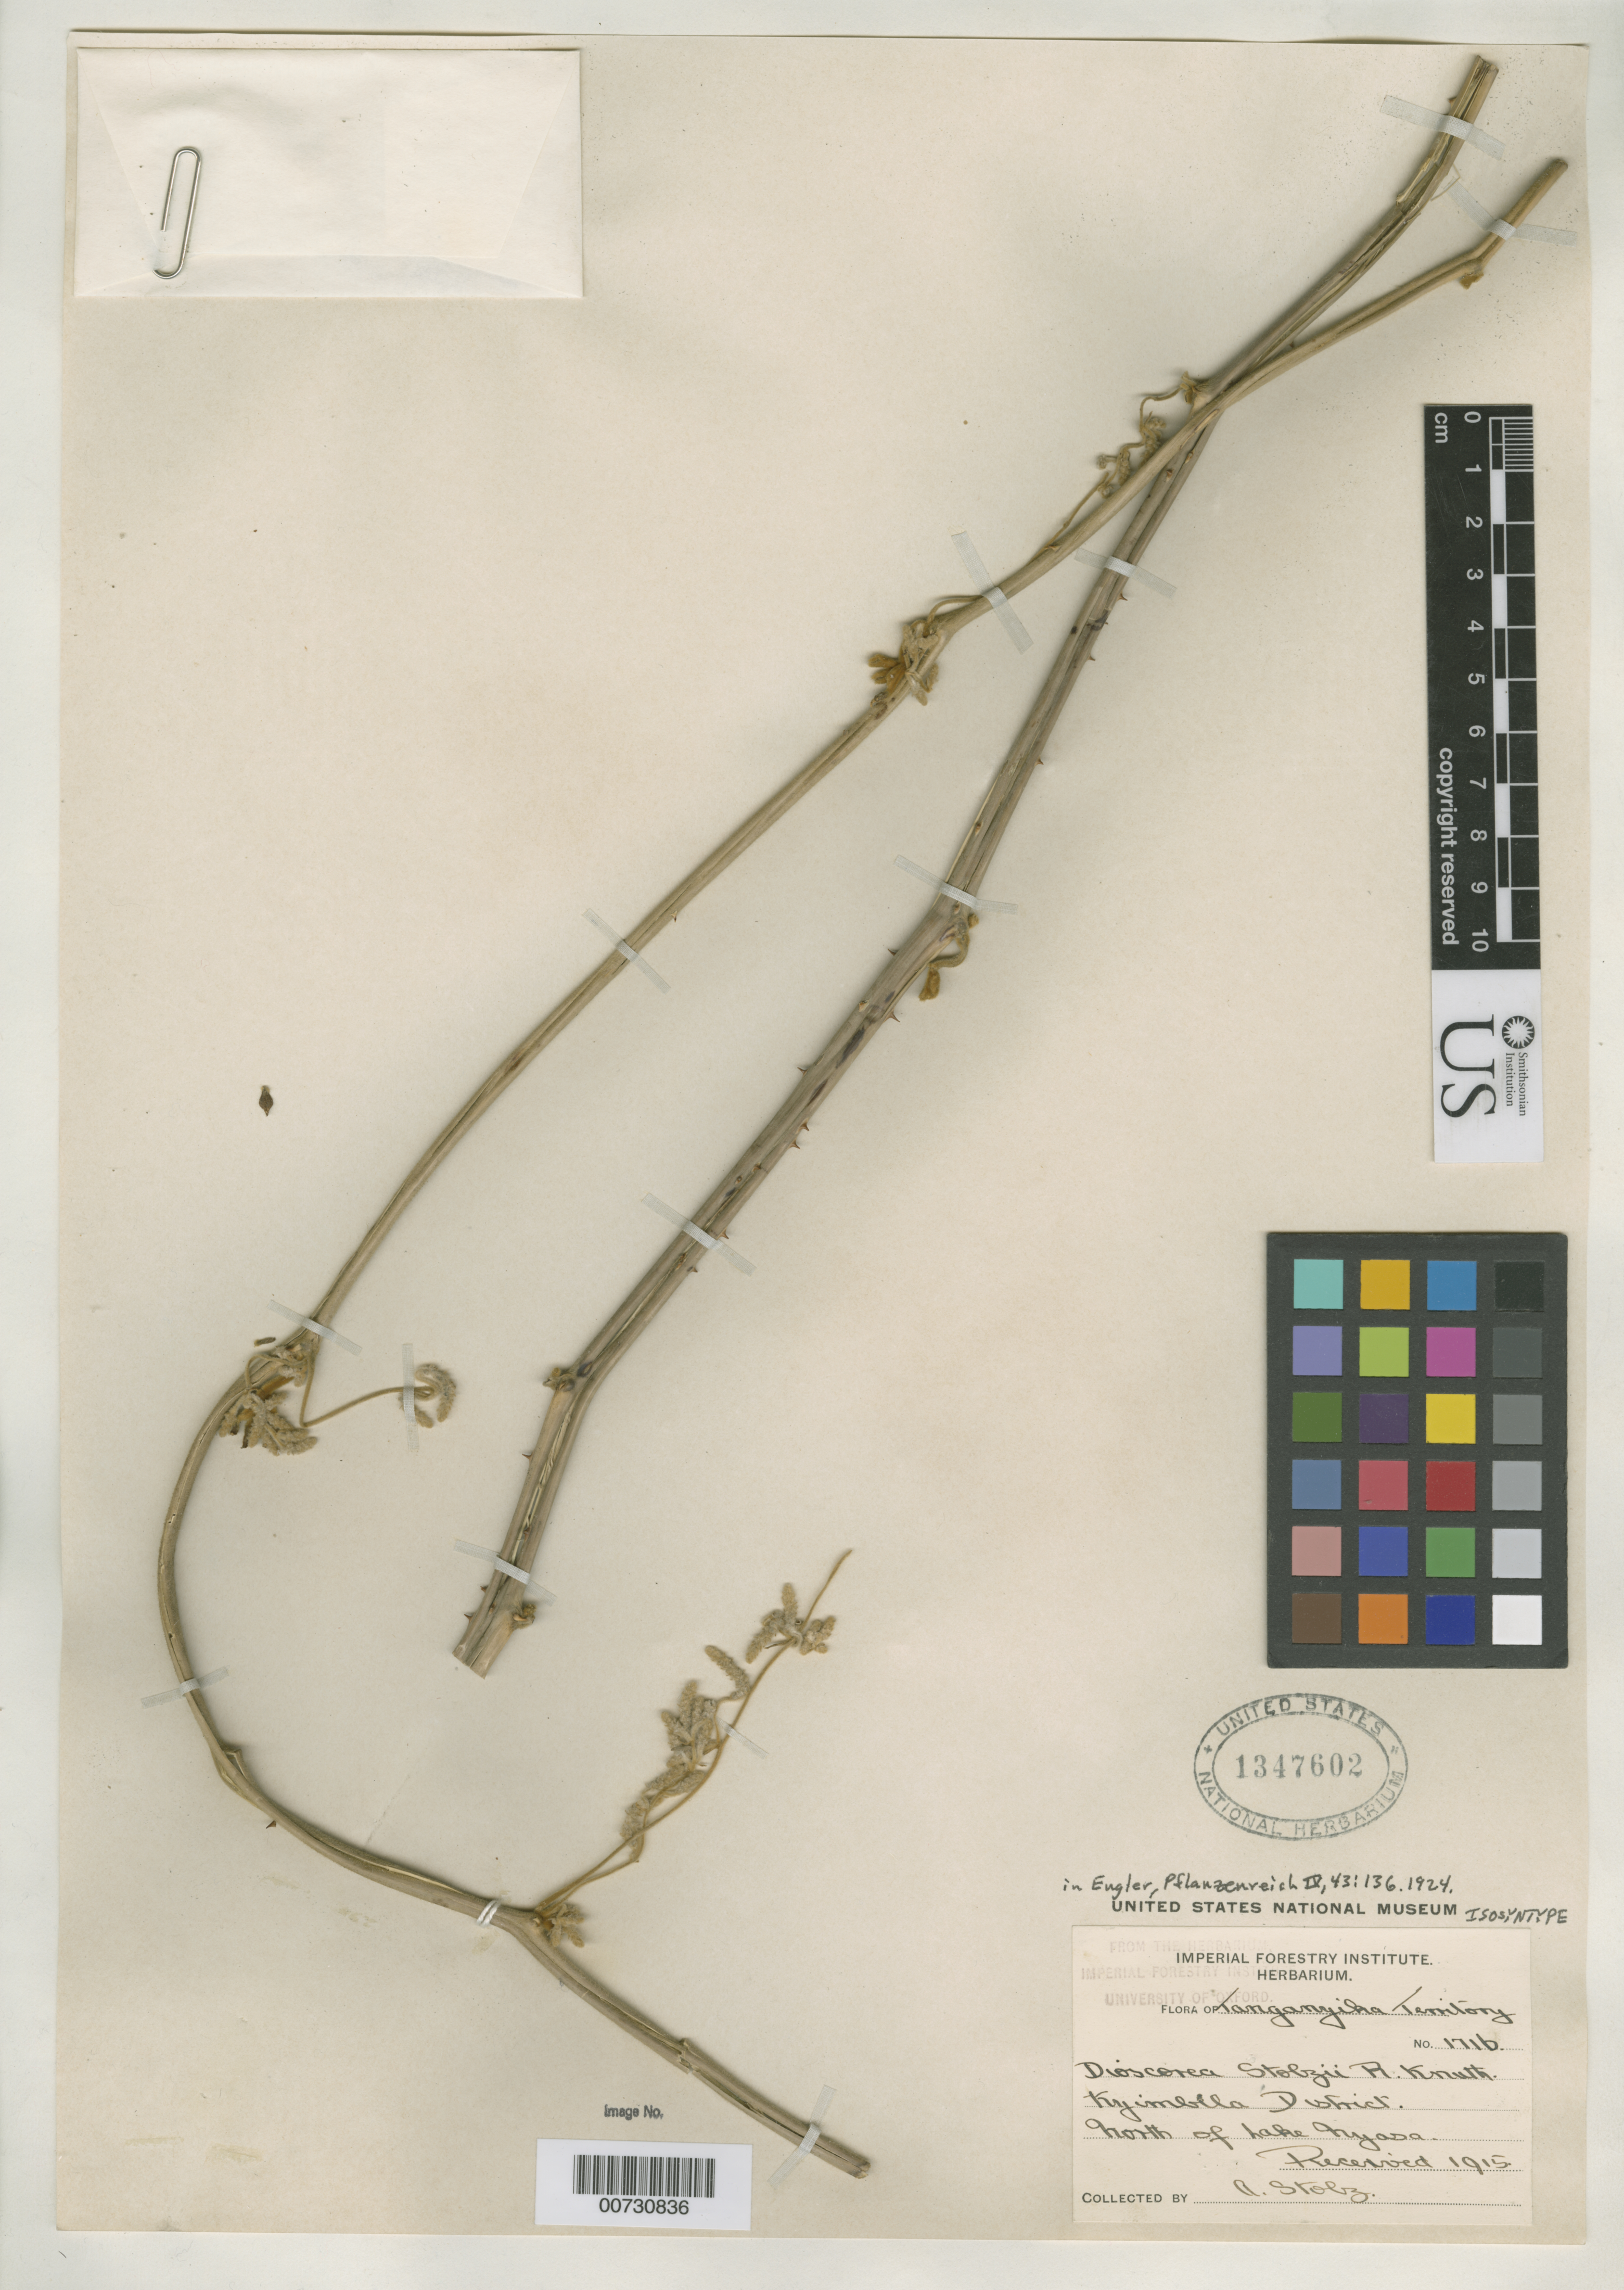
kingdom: Plantae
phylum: Tracheophyta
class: Liliopsida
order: Dioscoreales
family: Dioscoreaceae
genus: Dioscorea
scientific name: Dioscorea stolzii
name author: R. Knuth in Engl.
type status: Isosyntype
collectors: A. Stolz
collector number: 1716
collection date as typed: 1912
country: Tanzania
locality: Kyimbila District, north of Lake Nyasa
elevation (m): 1000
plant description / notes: Received 1915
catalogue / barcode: US 1347602